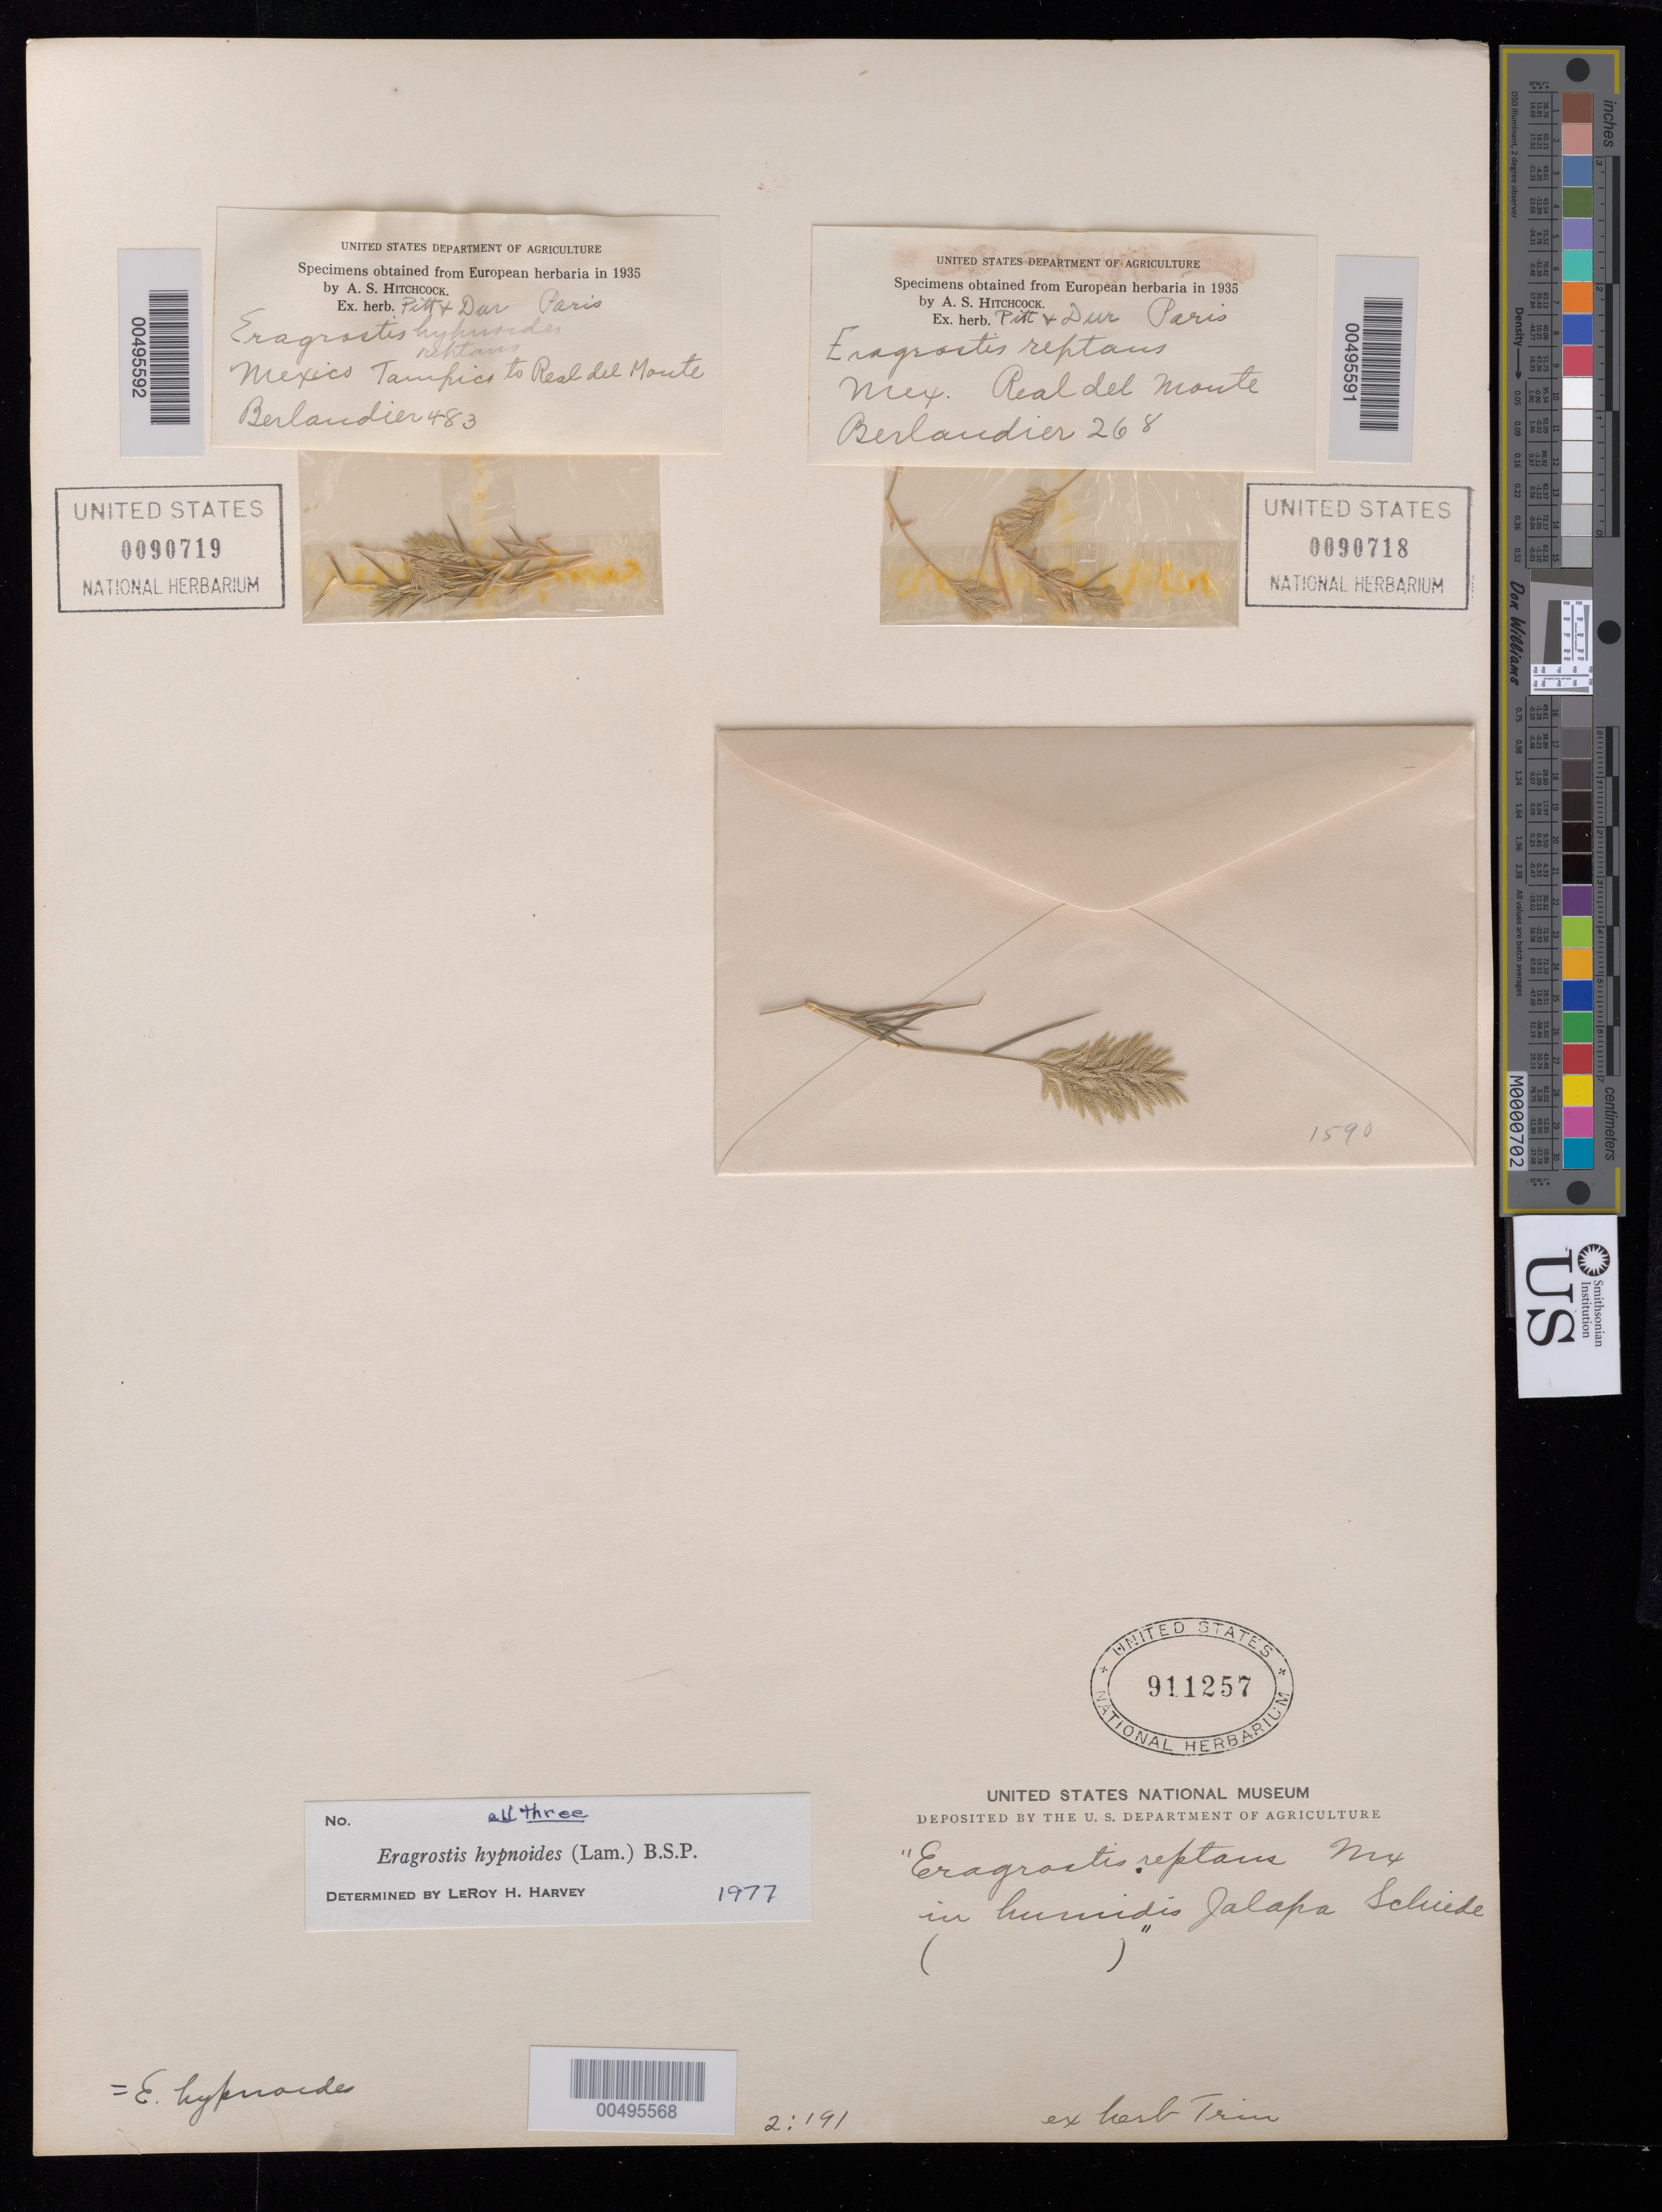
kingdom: Plantae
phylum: Tracheophyta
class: Liliopsida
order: Poales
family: Poaceae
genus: Eragrostis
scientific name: Eragrostis hypnoides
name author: (Lam.) Britton, Stearns & Poggenb.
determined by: Harvey, L. H.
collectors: J. L. Berlandier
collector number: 483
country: Mexico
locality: Tampico to Real del Monte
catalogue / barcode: US 90719